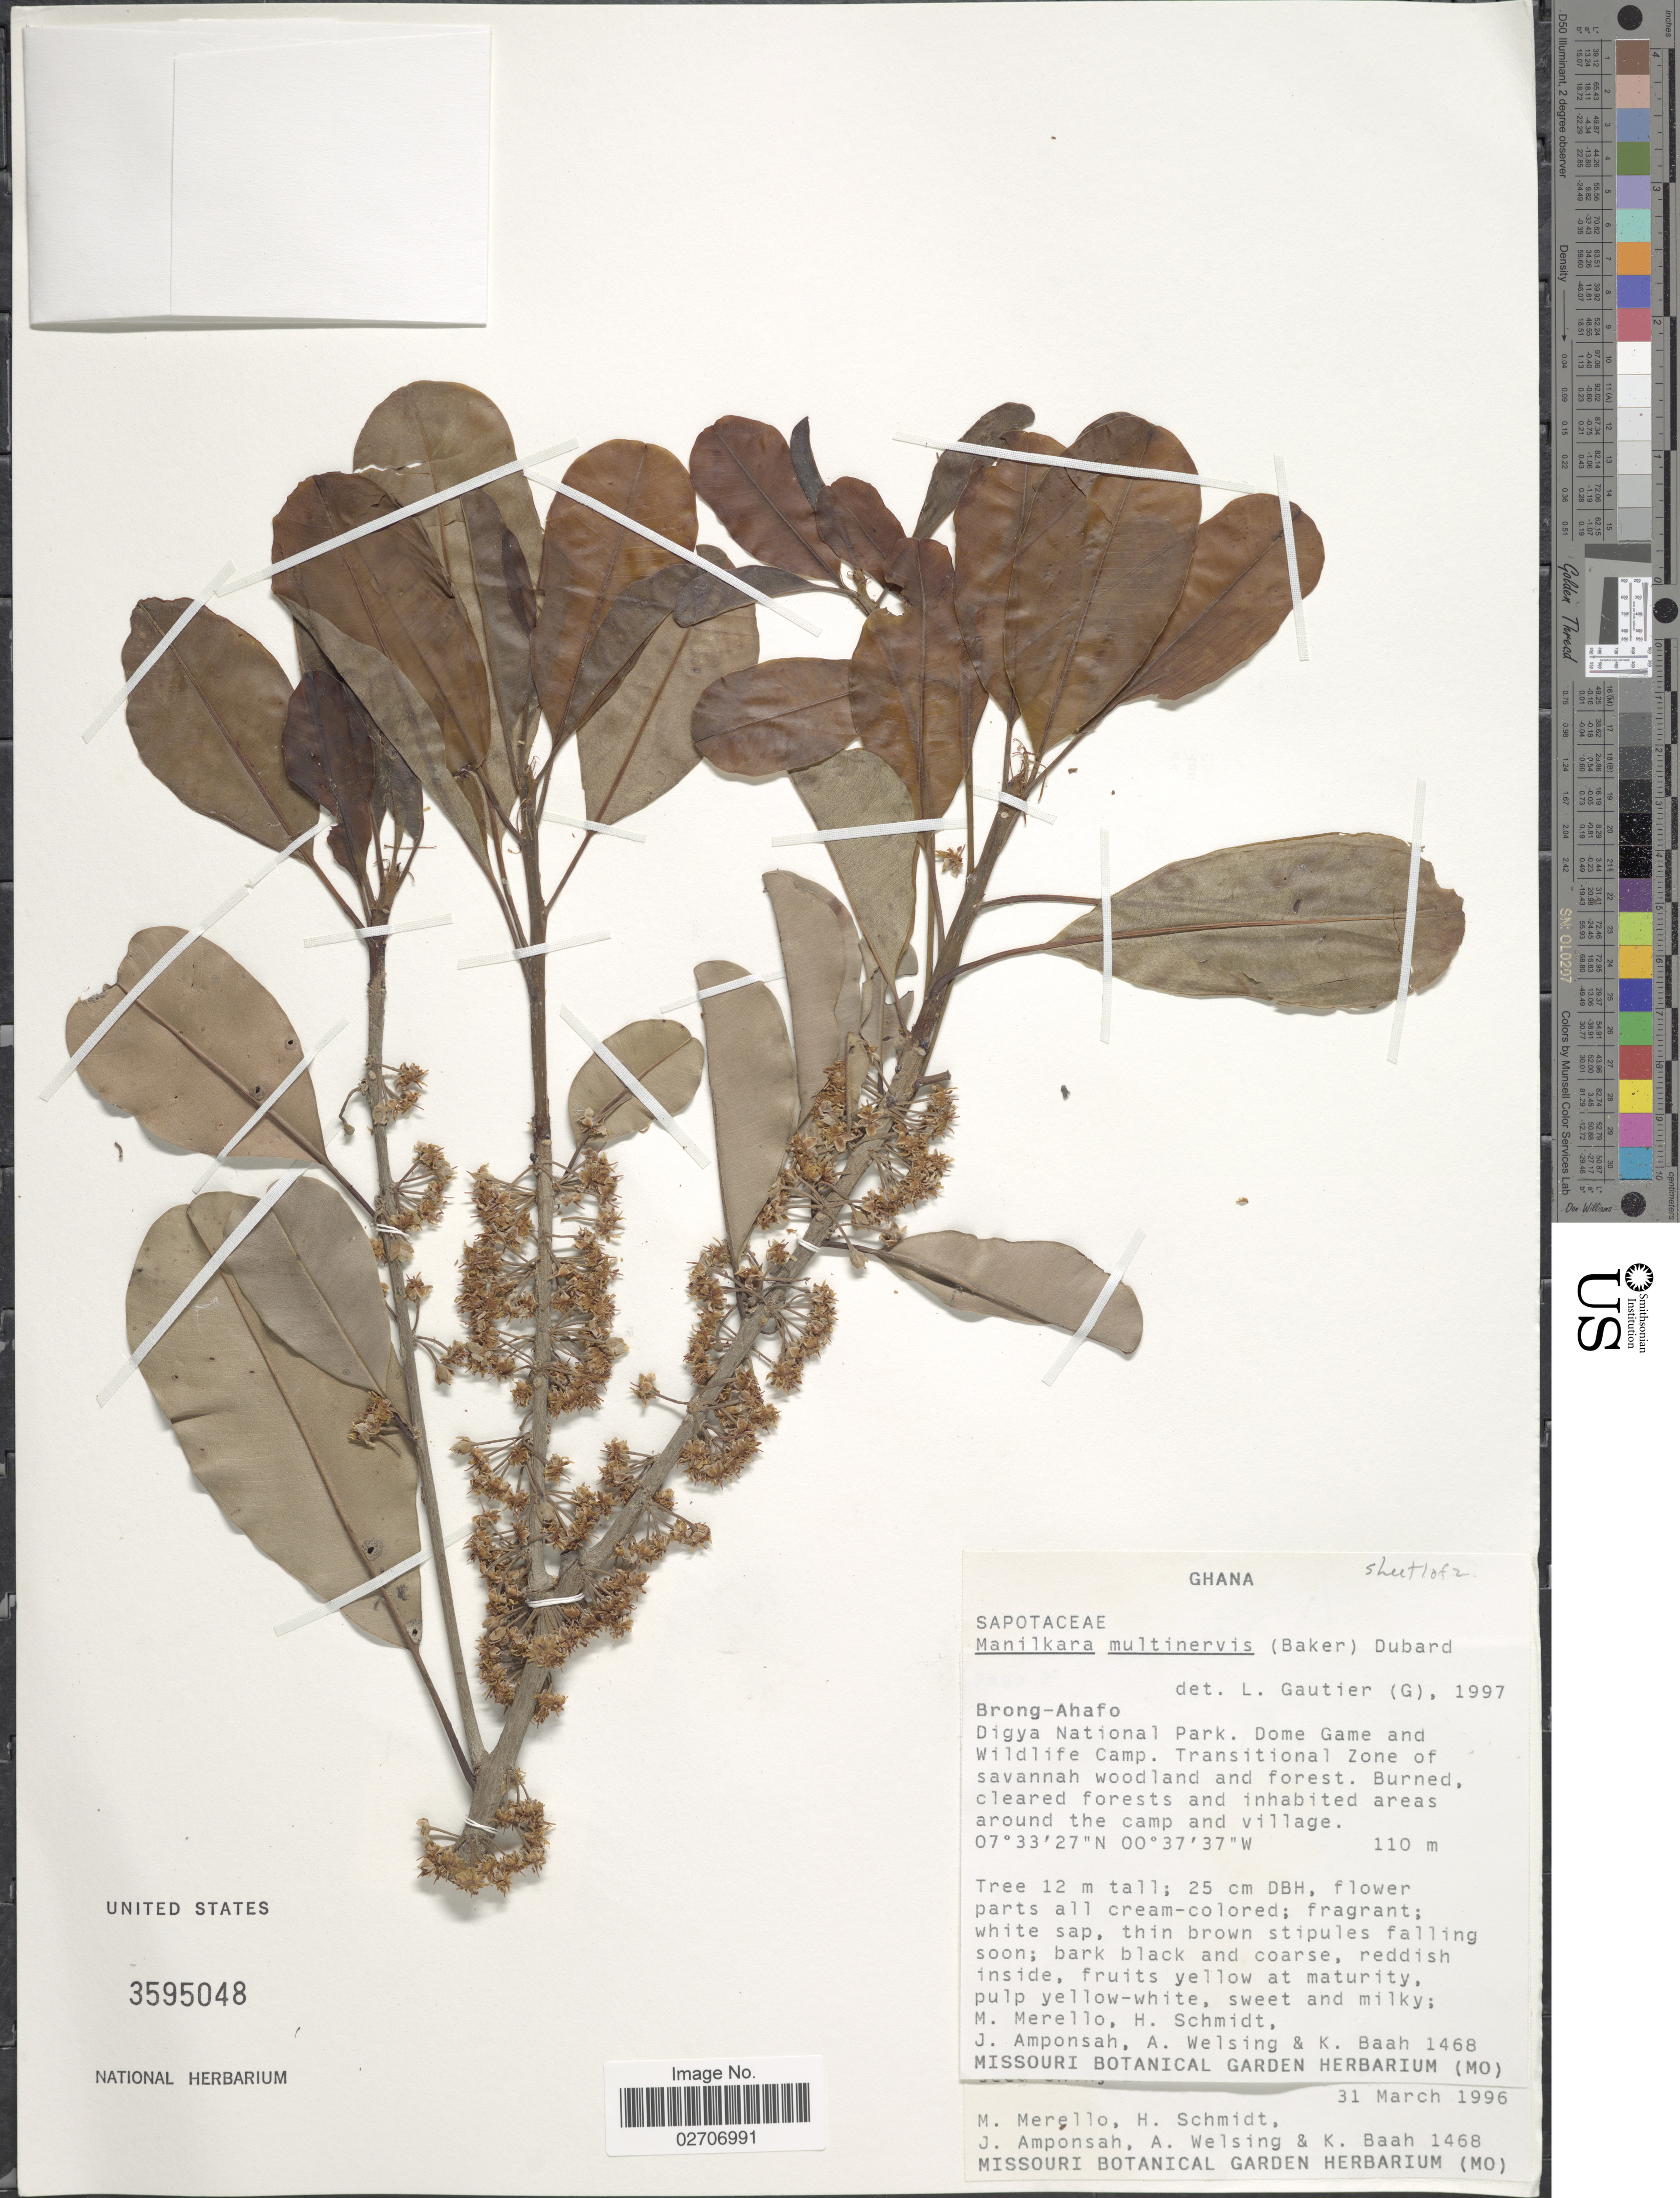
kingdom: Plantae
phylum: Tracheophyta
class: Magnoliopsida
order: Ericales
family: Sapotaceae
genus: Manilkara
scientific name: Manilkara multinervis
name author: (Baker) Dubard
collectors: M. Merello, H. Schmidt, J. Amponsah, A. Welsing & K. Baah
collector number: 1468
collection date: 1996-03-31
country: Ghana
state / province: Brong-Ahafo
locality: Digya National Park. Dome Game and Wildlife Camp. Transitional Zone of savannah woodland and forest. Burned, cleared forests and inhabited areas around the camp and village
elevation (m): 110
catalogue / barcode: US 3595048